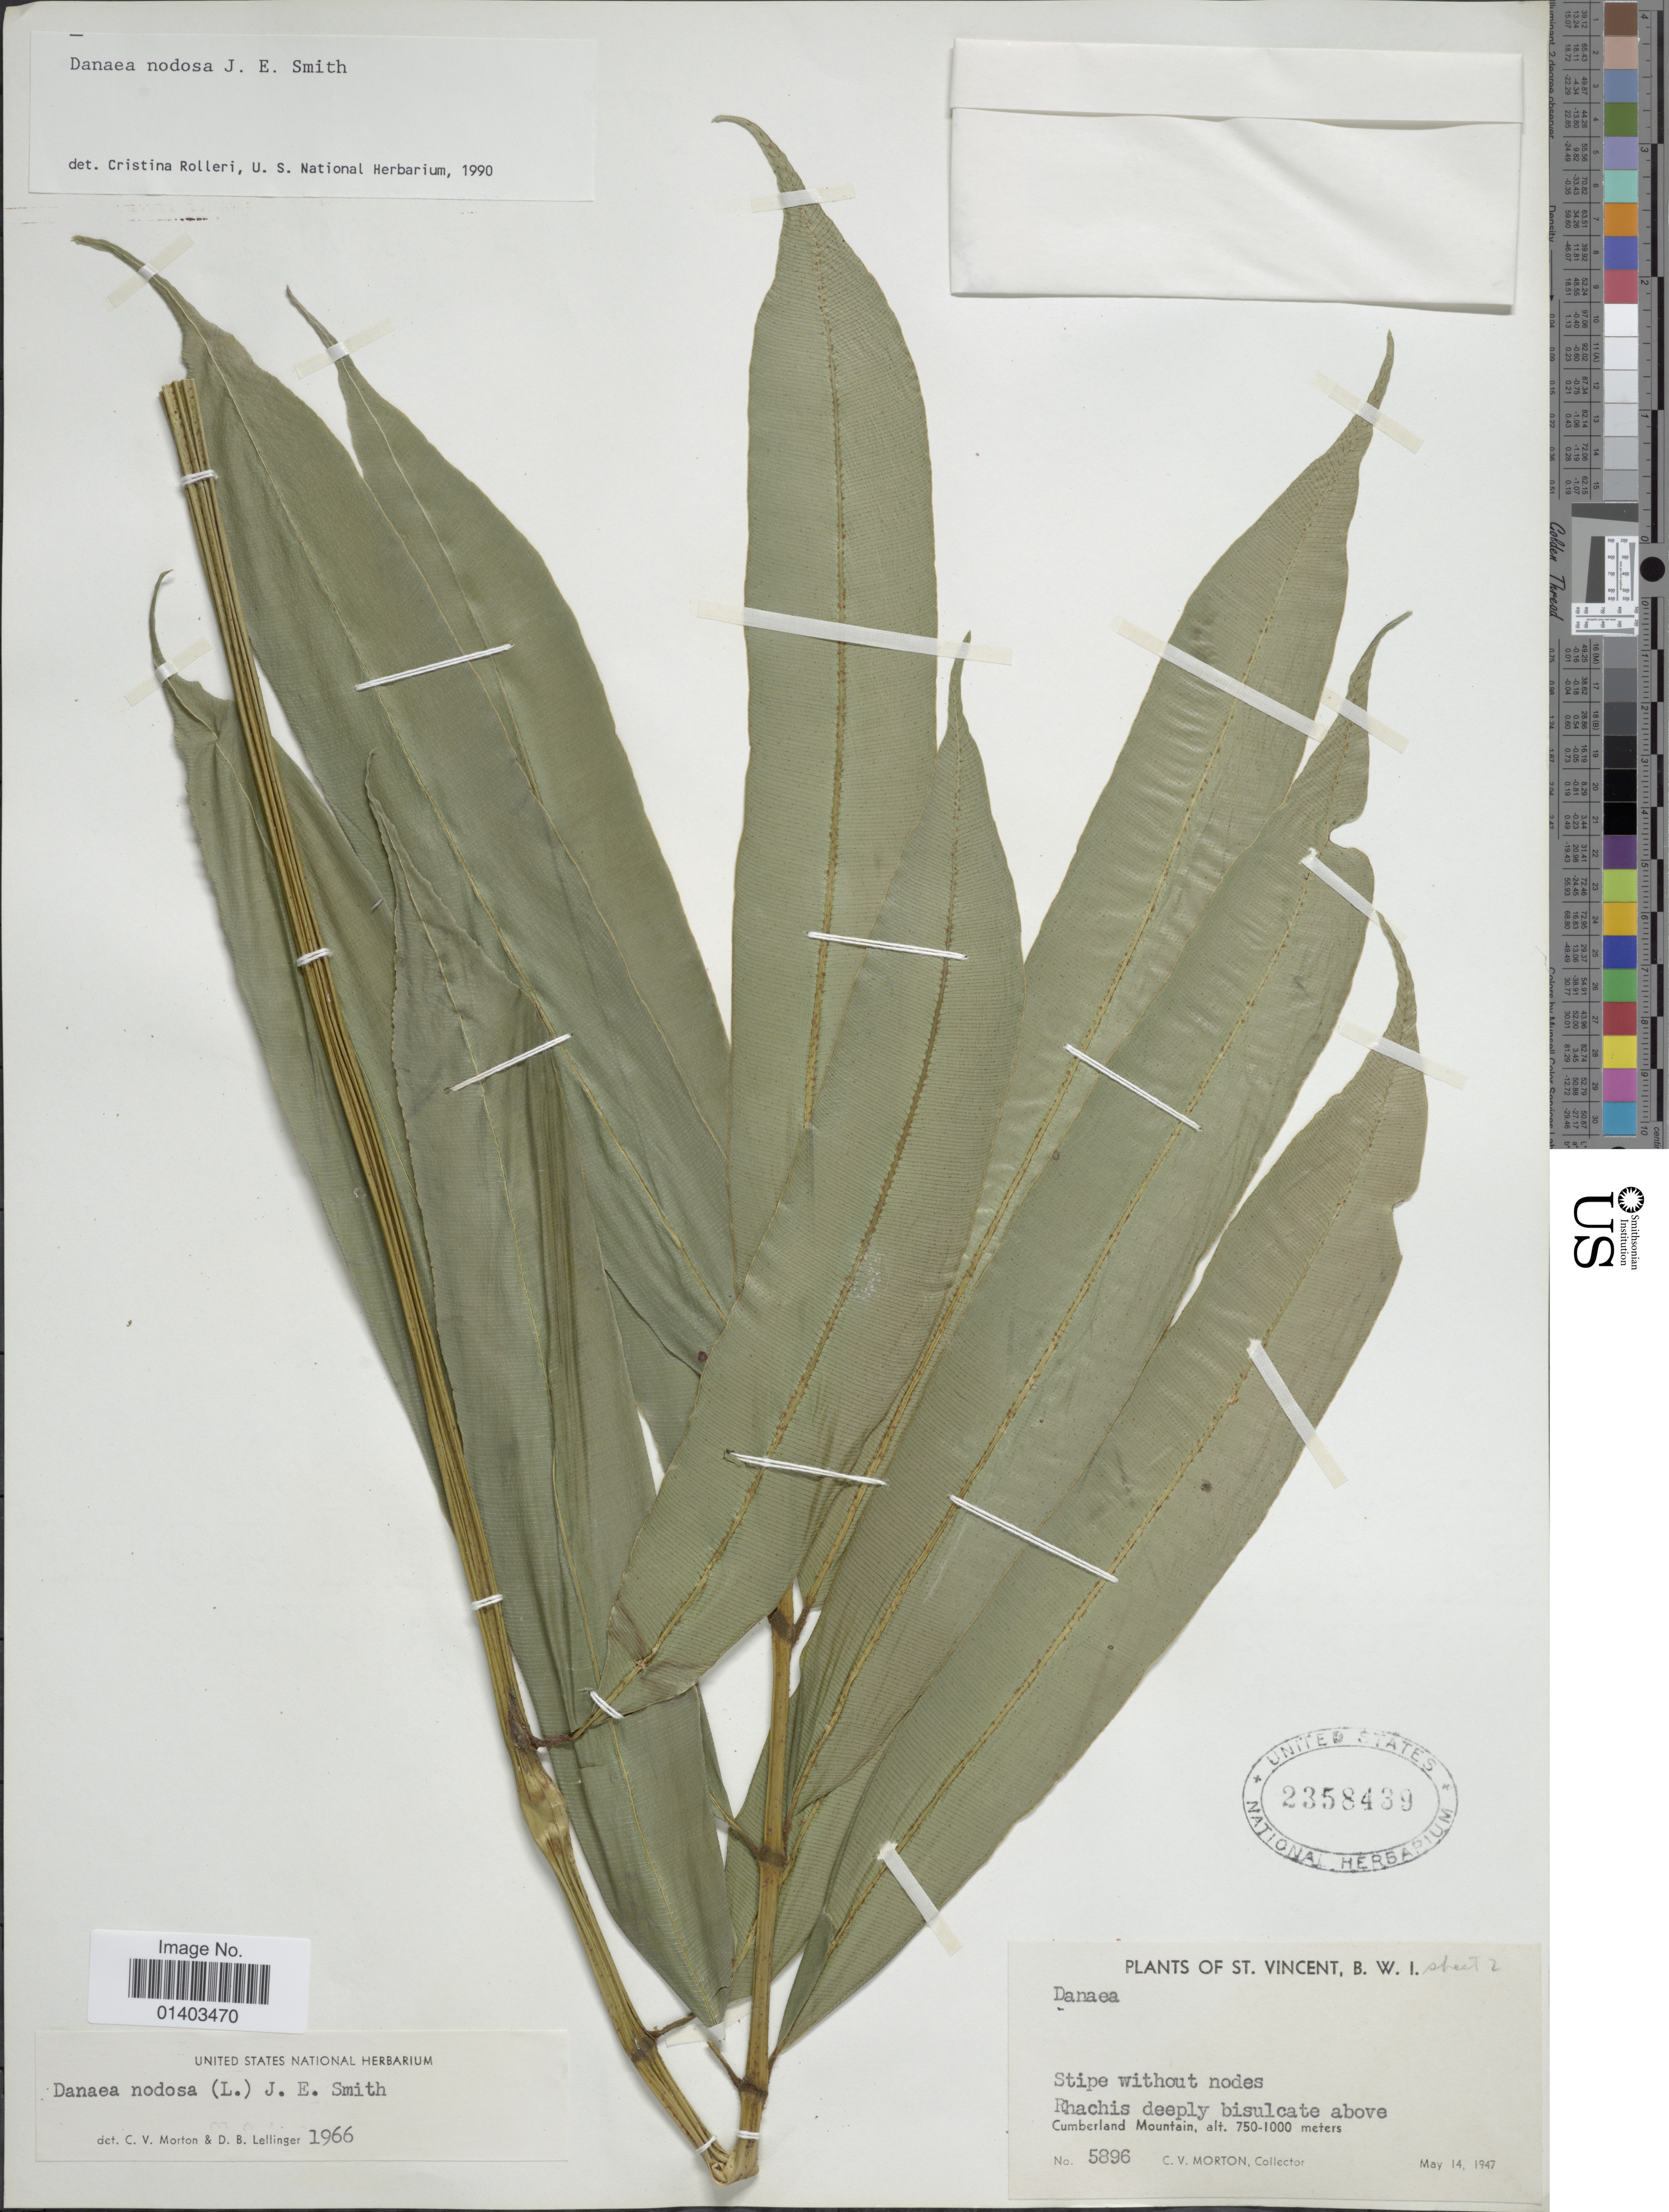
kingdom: Plantae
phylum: Tracheophyta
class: Polypodiopsida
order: Marattiales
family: Marattiaceae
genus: Danaea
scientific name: Danaea nodosa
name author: (L.) Sm.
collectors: C. V. Morton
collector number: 5896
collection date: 1947-05-14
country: St. Vincent - Grenadines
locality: St Vincent, B,.W.I. Cumberland Mountain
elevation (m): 750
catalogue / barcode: US 2358439